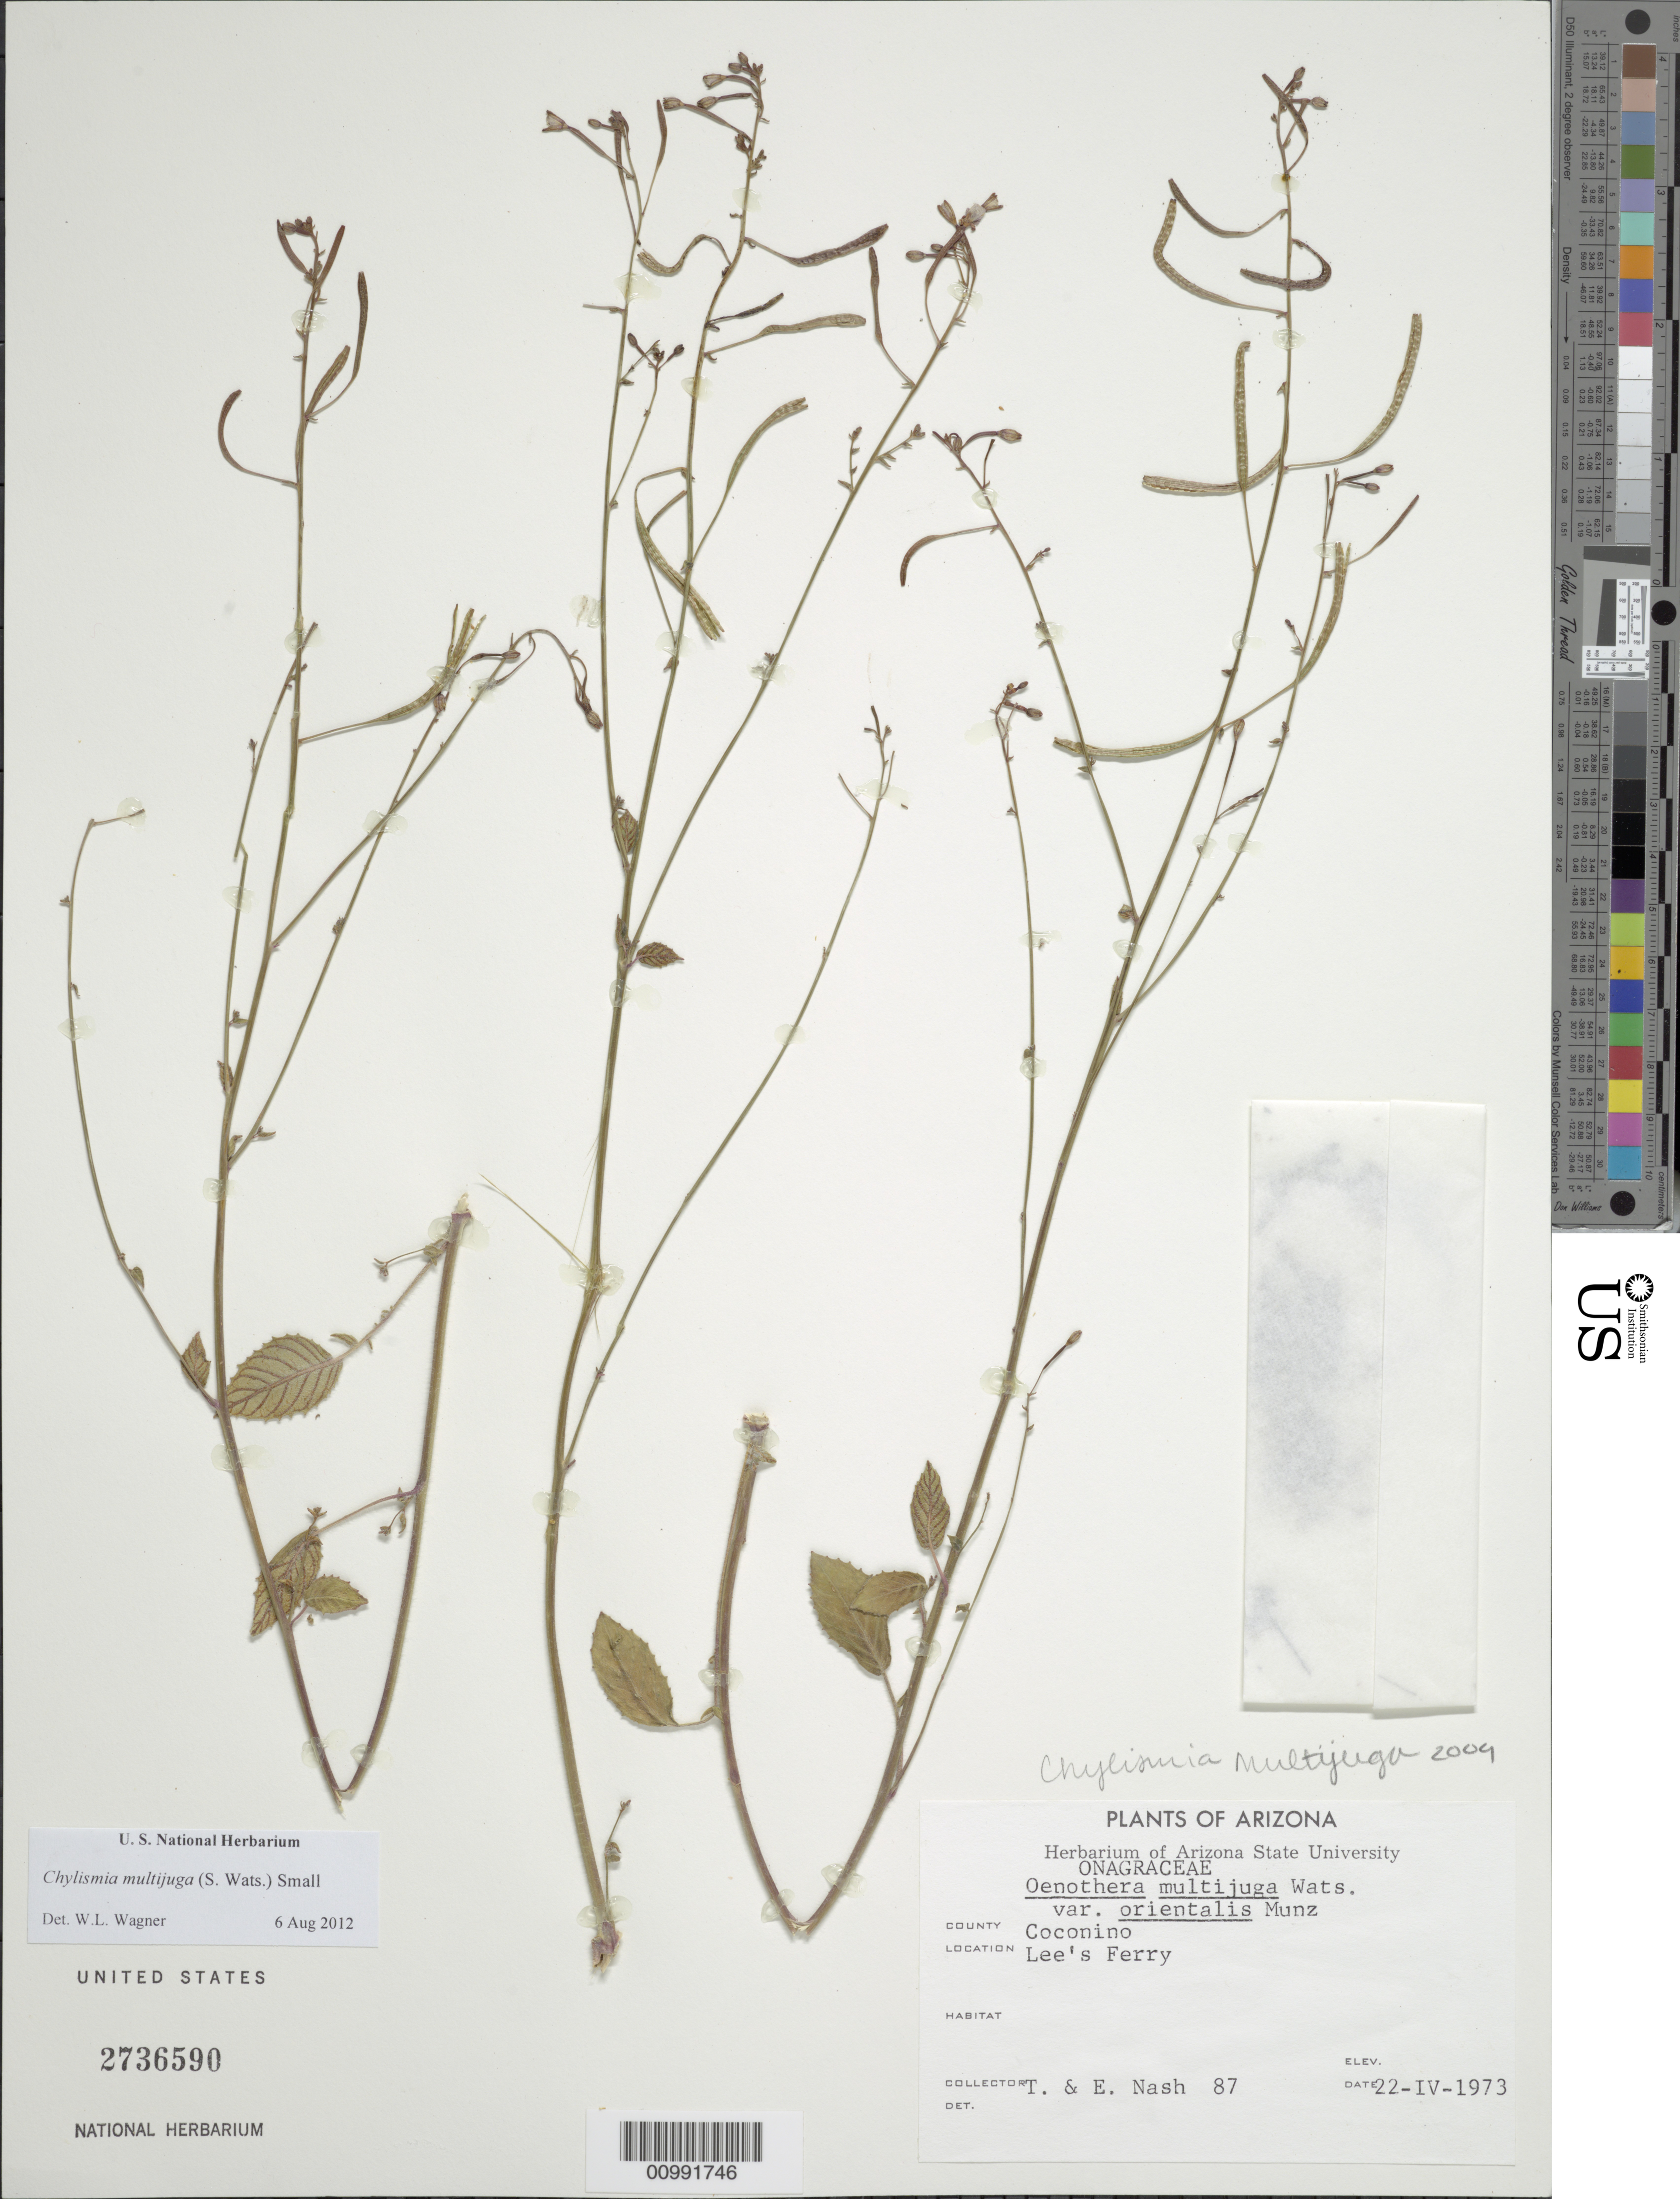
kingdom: Plantae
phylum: Tracheophyta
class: Magnoliopsida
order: Myrtales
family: Onagraceae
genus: Chylismia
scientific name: Chylismia multijuga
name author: (S. Watson) Small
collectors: T. H. Nash & E. R. Nash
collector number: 87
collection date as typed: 22 Apr 1973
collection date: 1973-04-22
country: United States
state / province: Arizona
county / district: Coconino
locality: Lee's Ferry.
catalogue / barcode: US 2736590